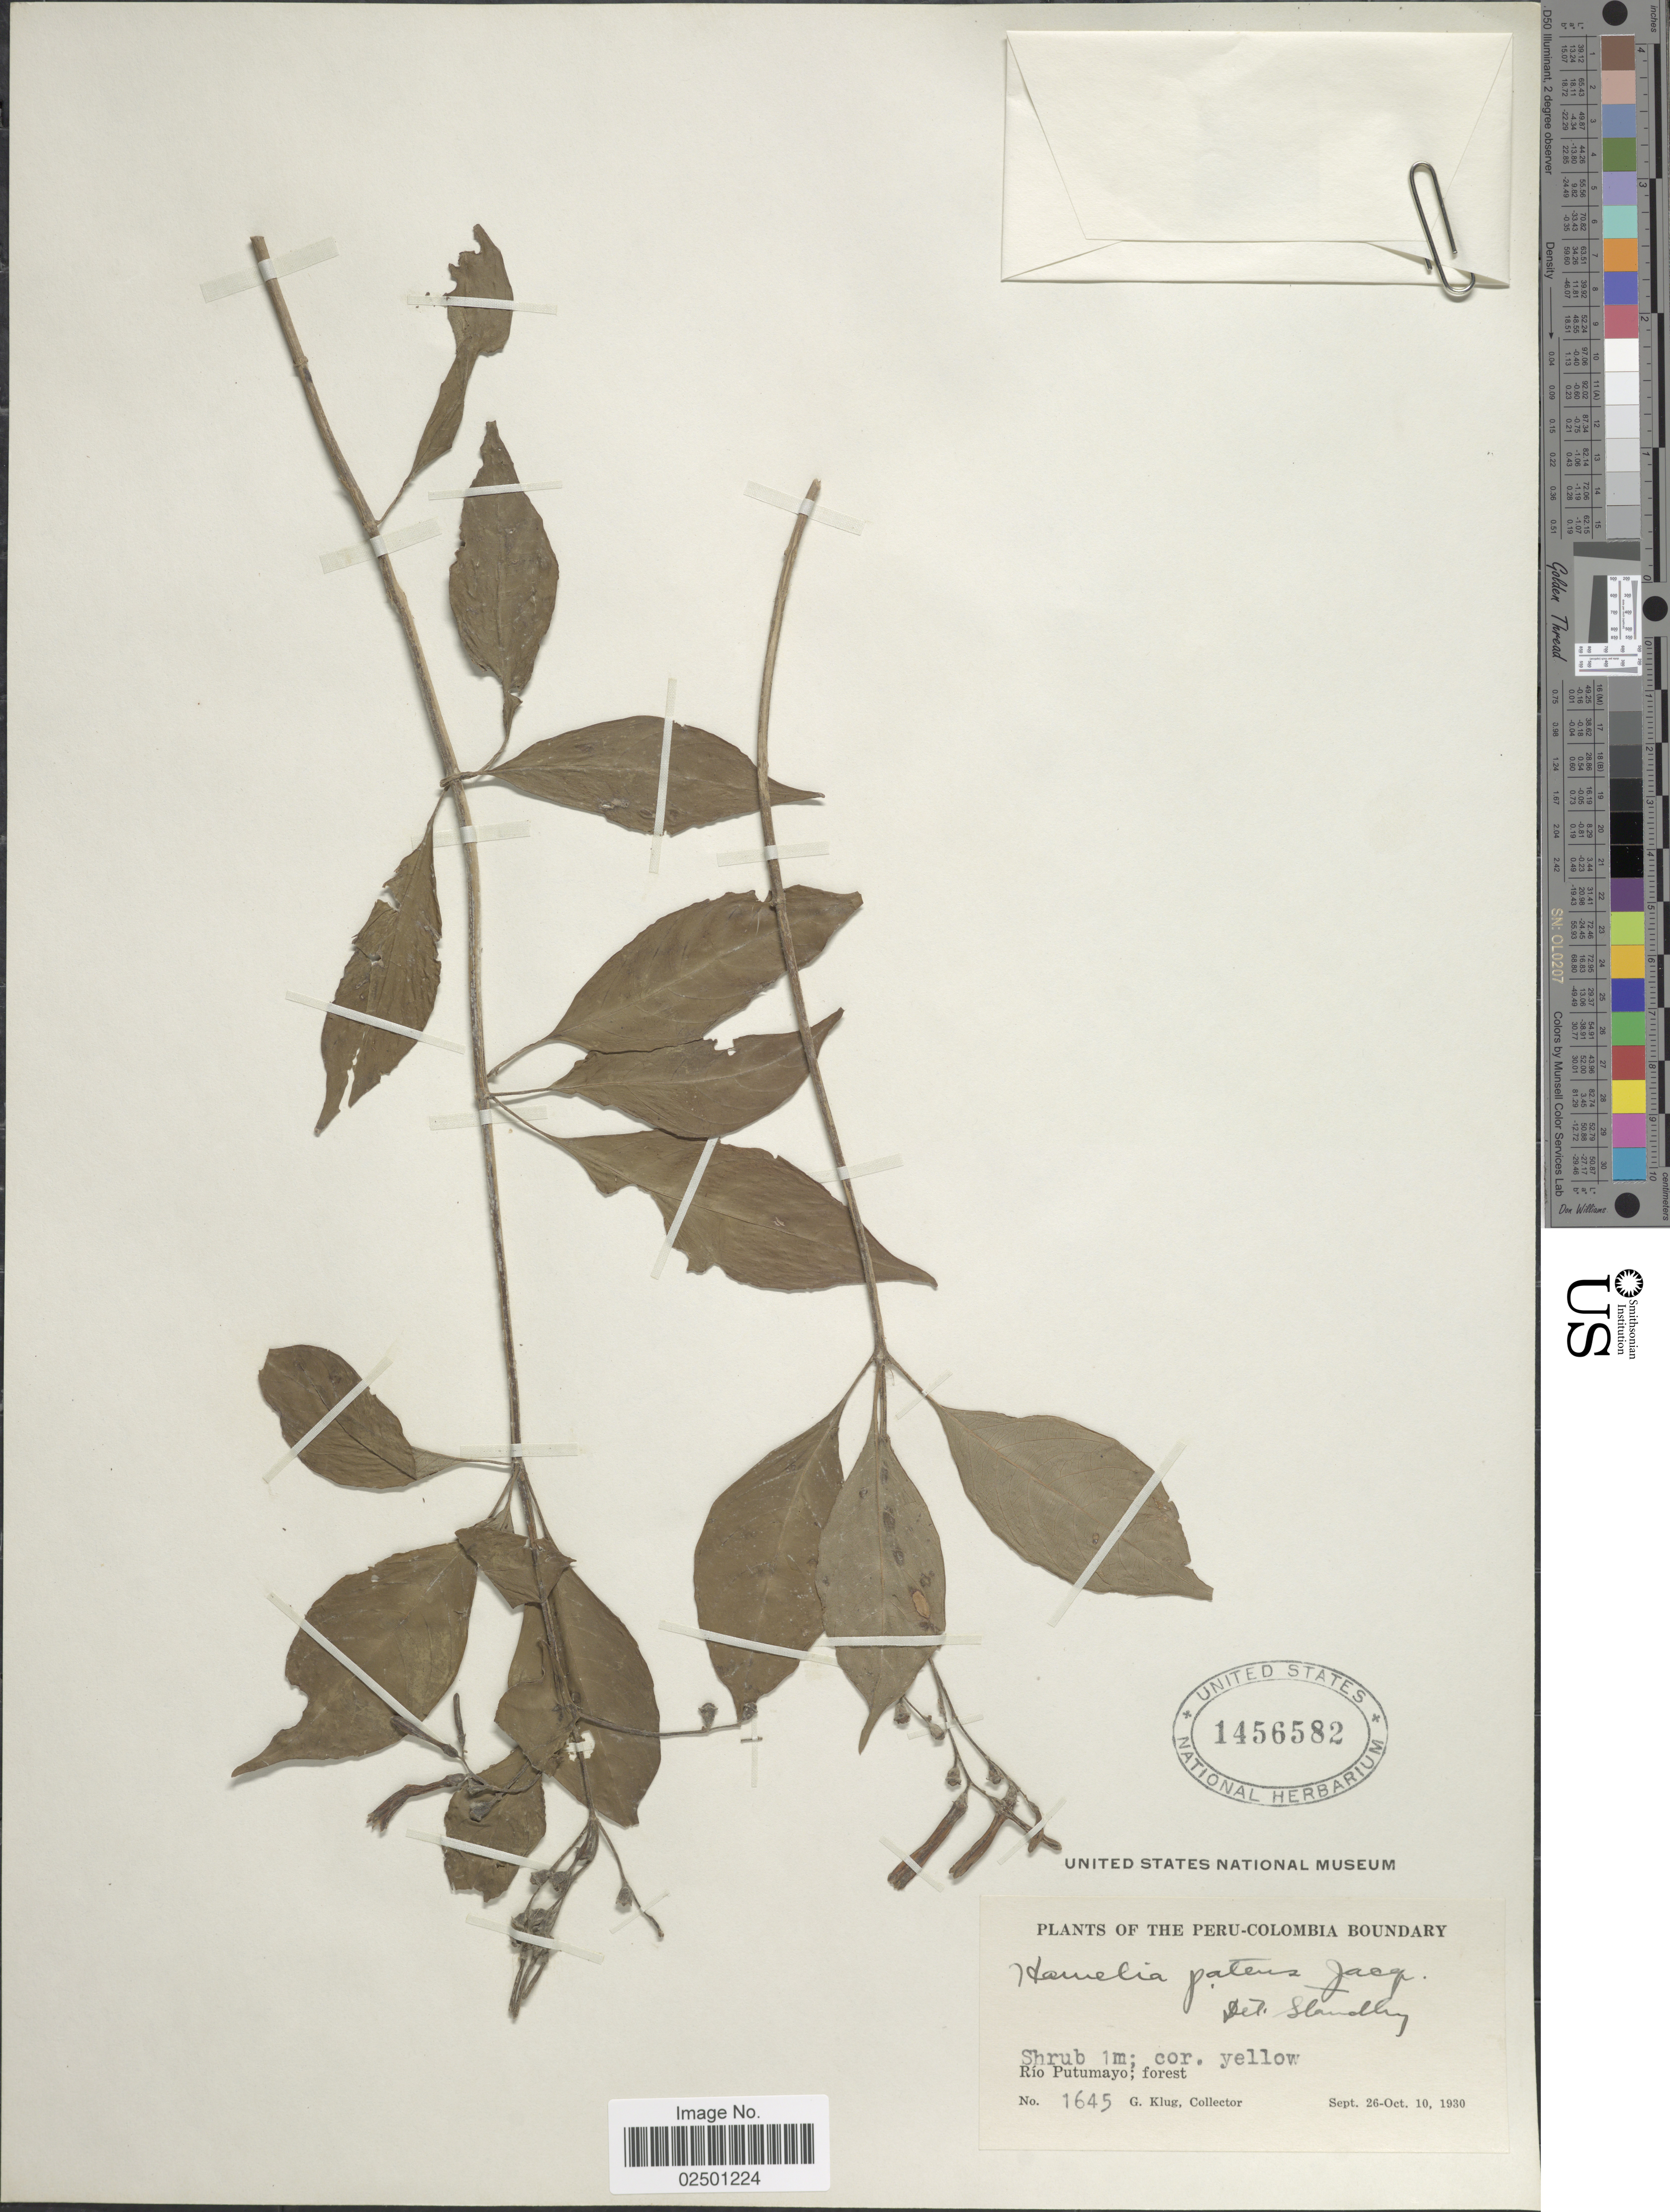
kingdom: Plantae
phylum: Tracheophyta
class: Magnoliopsida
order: Gentianales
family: Rubiaceae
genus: Hamelia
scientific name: Hamelia patens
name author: Jacq.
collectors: G. Klug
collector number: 1645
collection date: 1930-09-26/1930-10-10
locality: Peru-Colombia Boundary. Rio Putumayo.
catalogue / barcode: US 1456582